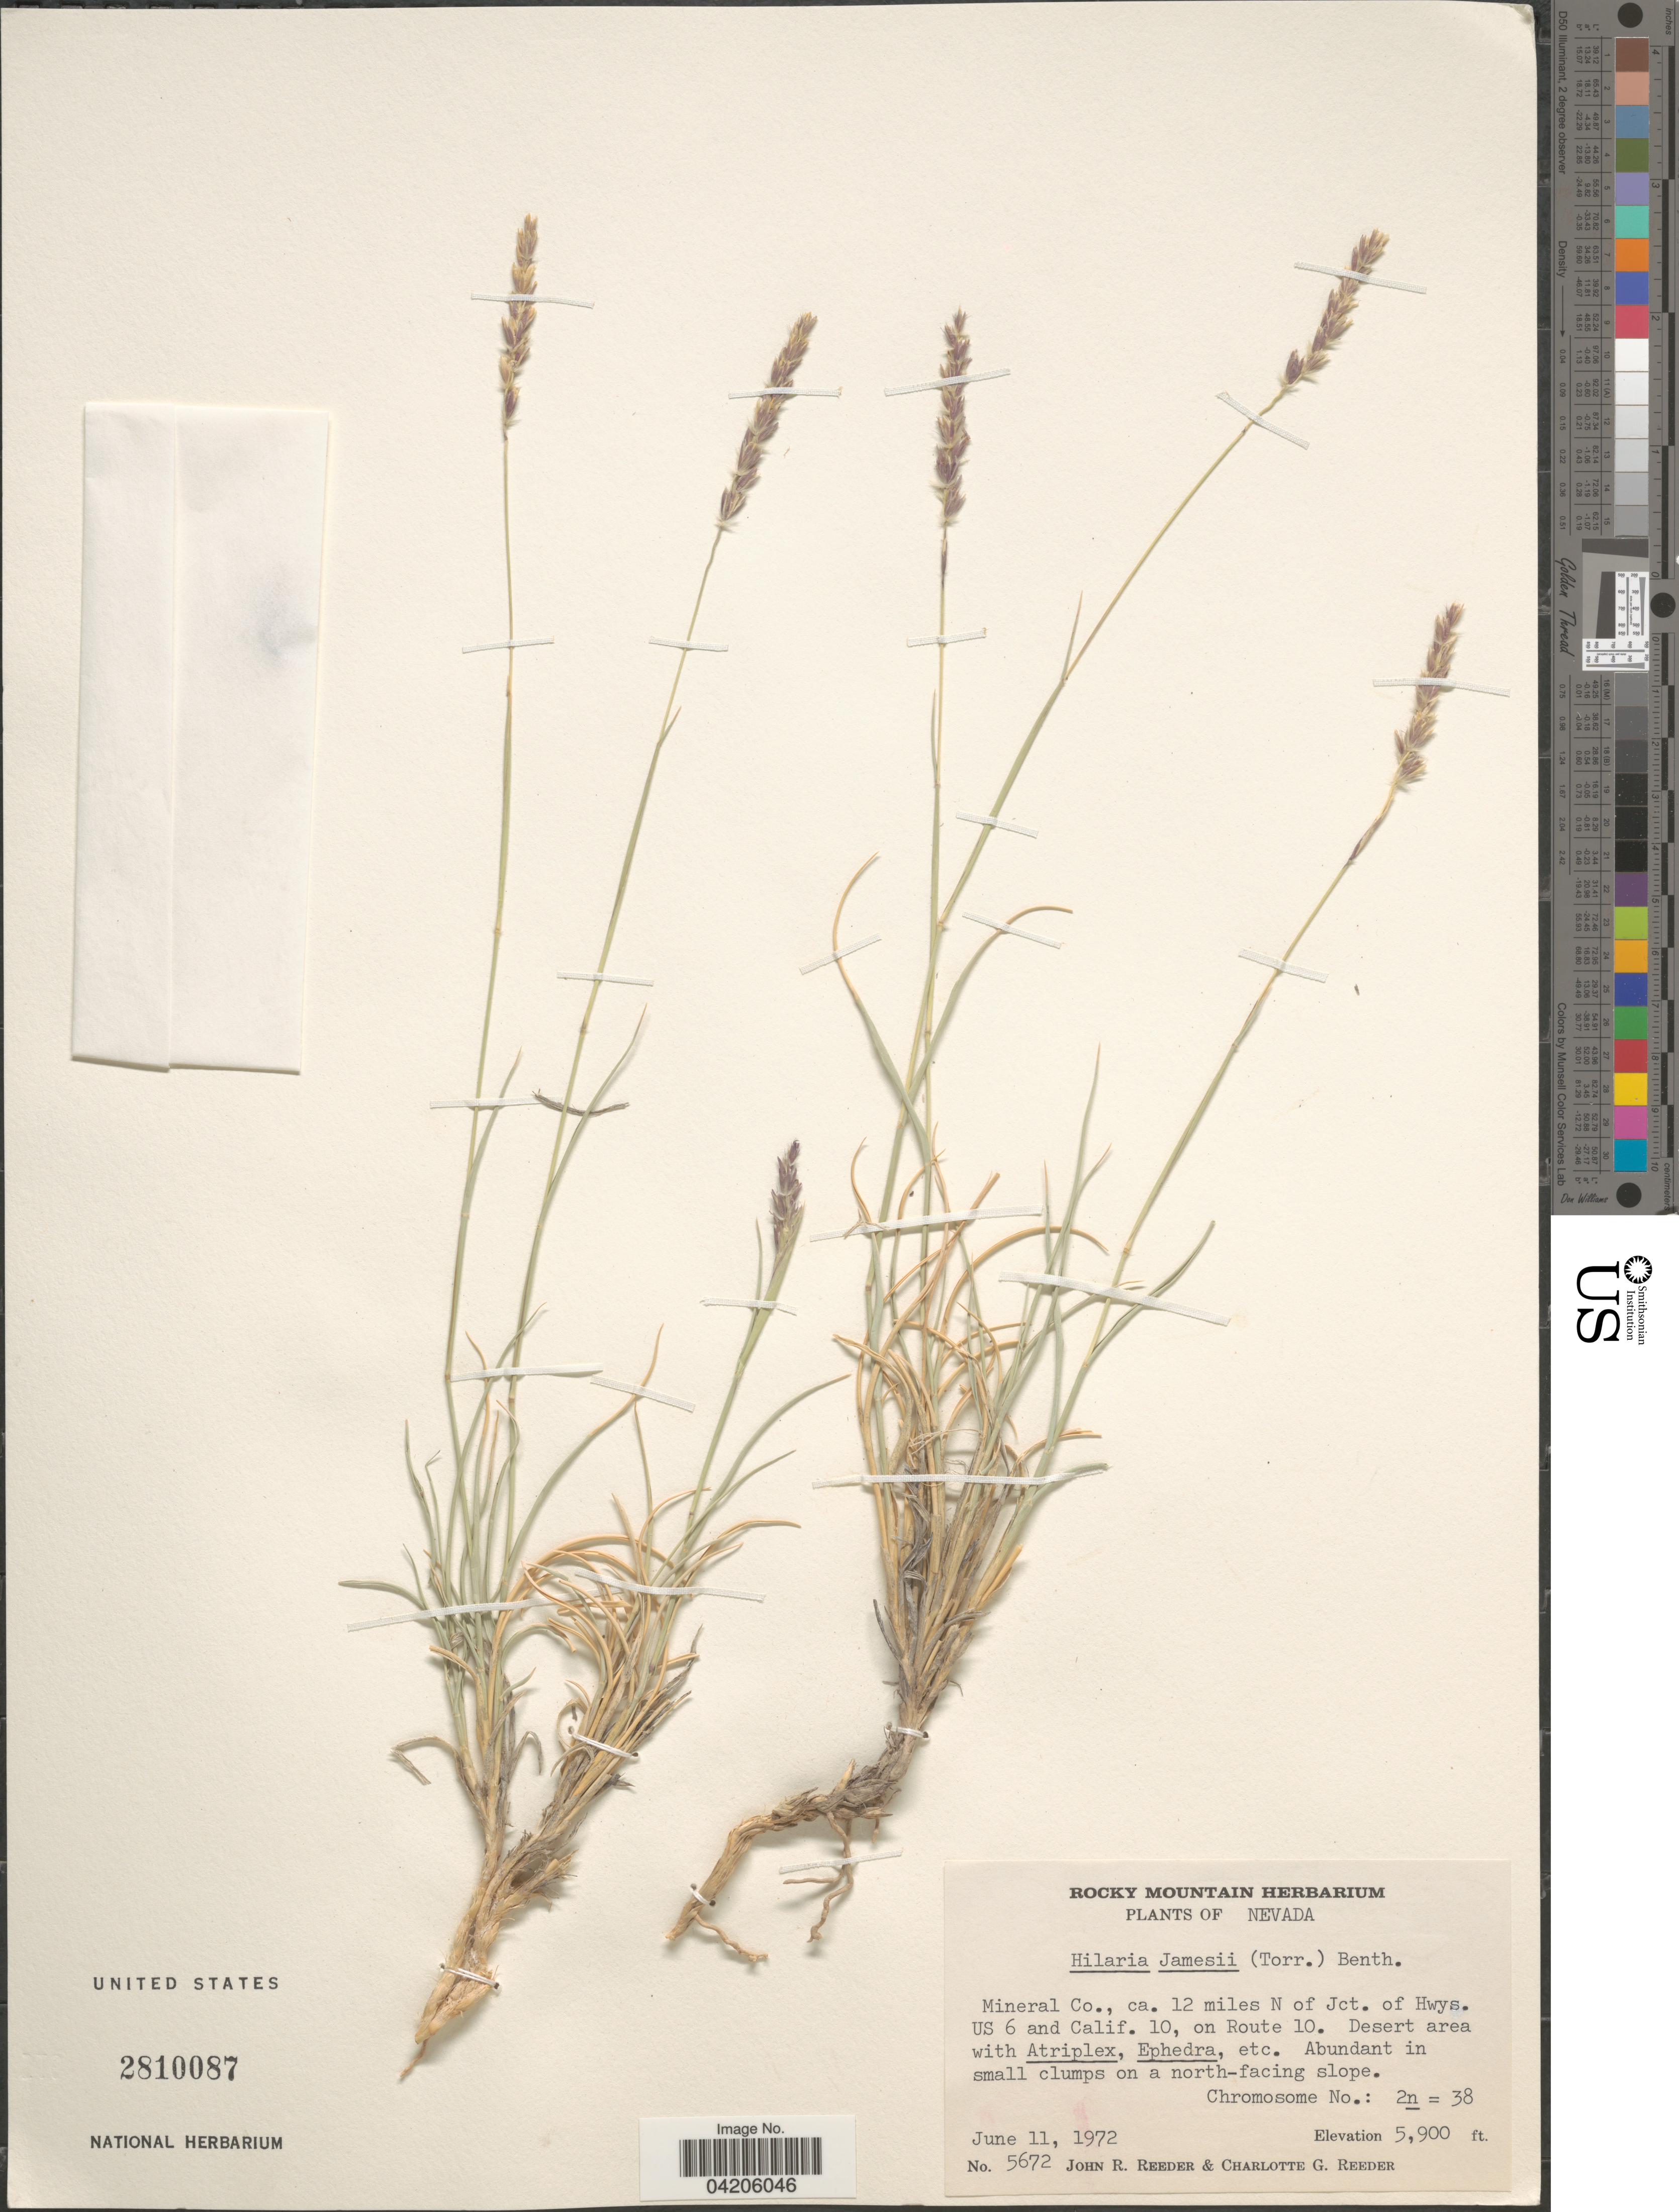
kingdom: Plantae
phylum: Tracheophyta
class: Liliopsida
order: Poales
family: Poaceae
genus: Hilaria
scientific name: Hilaria jamesii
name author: (Torr.) Benth.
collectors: J. R. Reeder & C. G. Reeder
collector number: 5672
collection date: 1972-06-11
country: United States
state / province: Nevada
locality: Mineral Co., ca. 12 miles N of Jct. of Hwys. US 6 and Calif. 10, on Route 10. Desert area. Abundant in small clumps on a north-facing slope.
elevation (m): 1798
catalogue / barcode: US 2810087